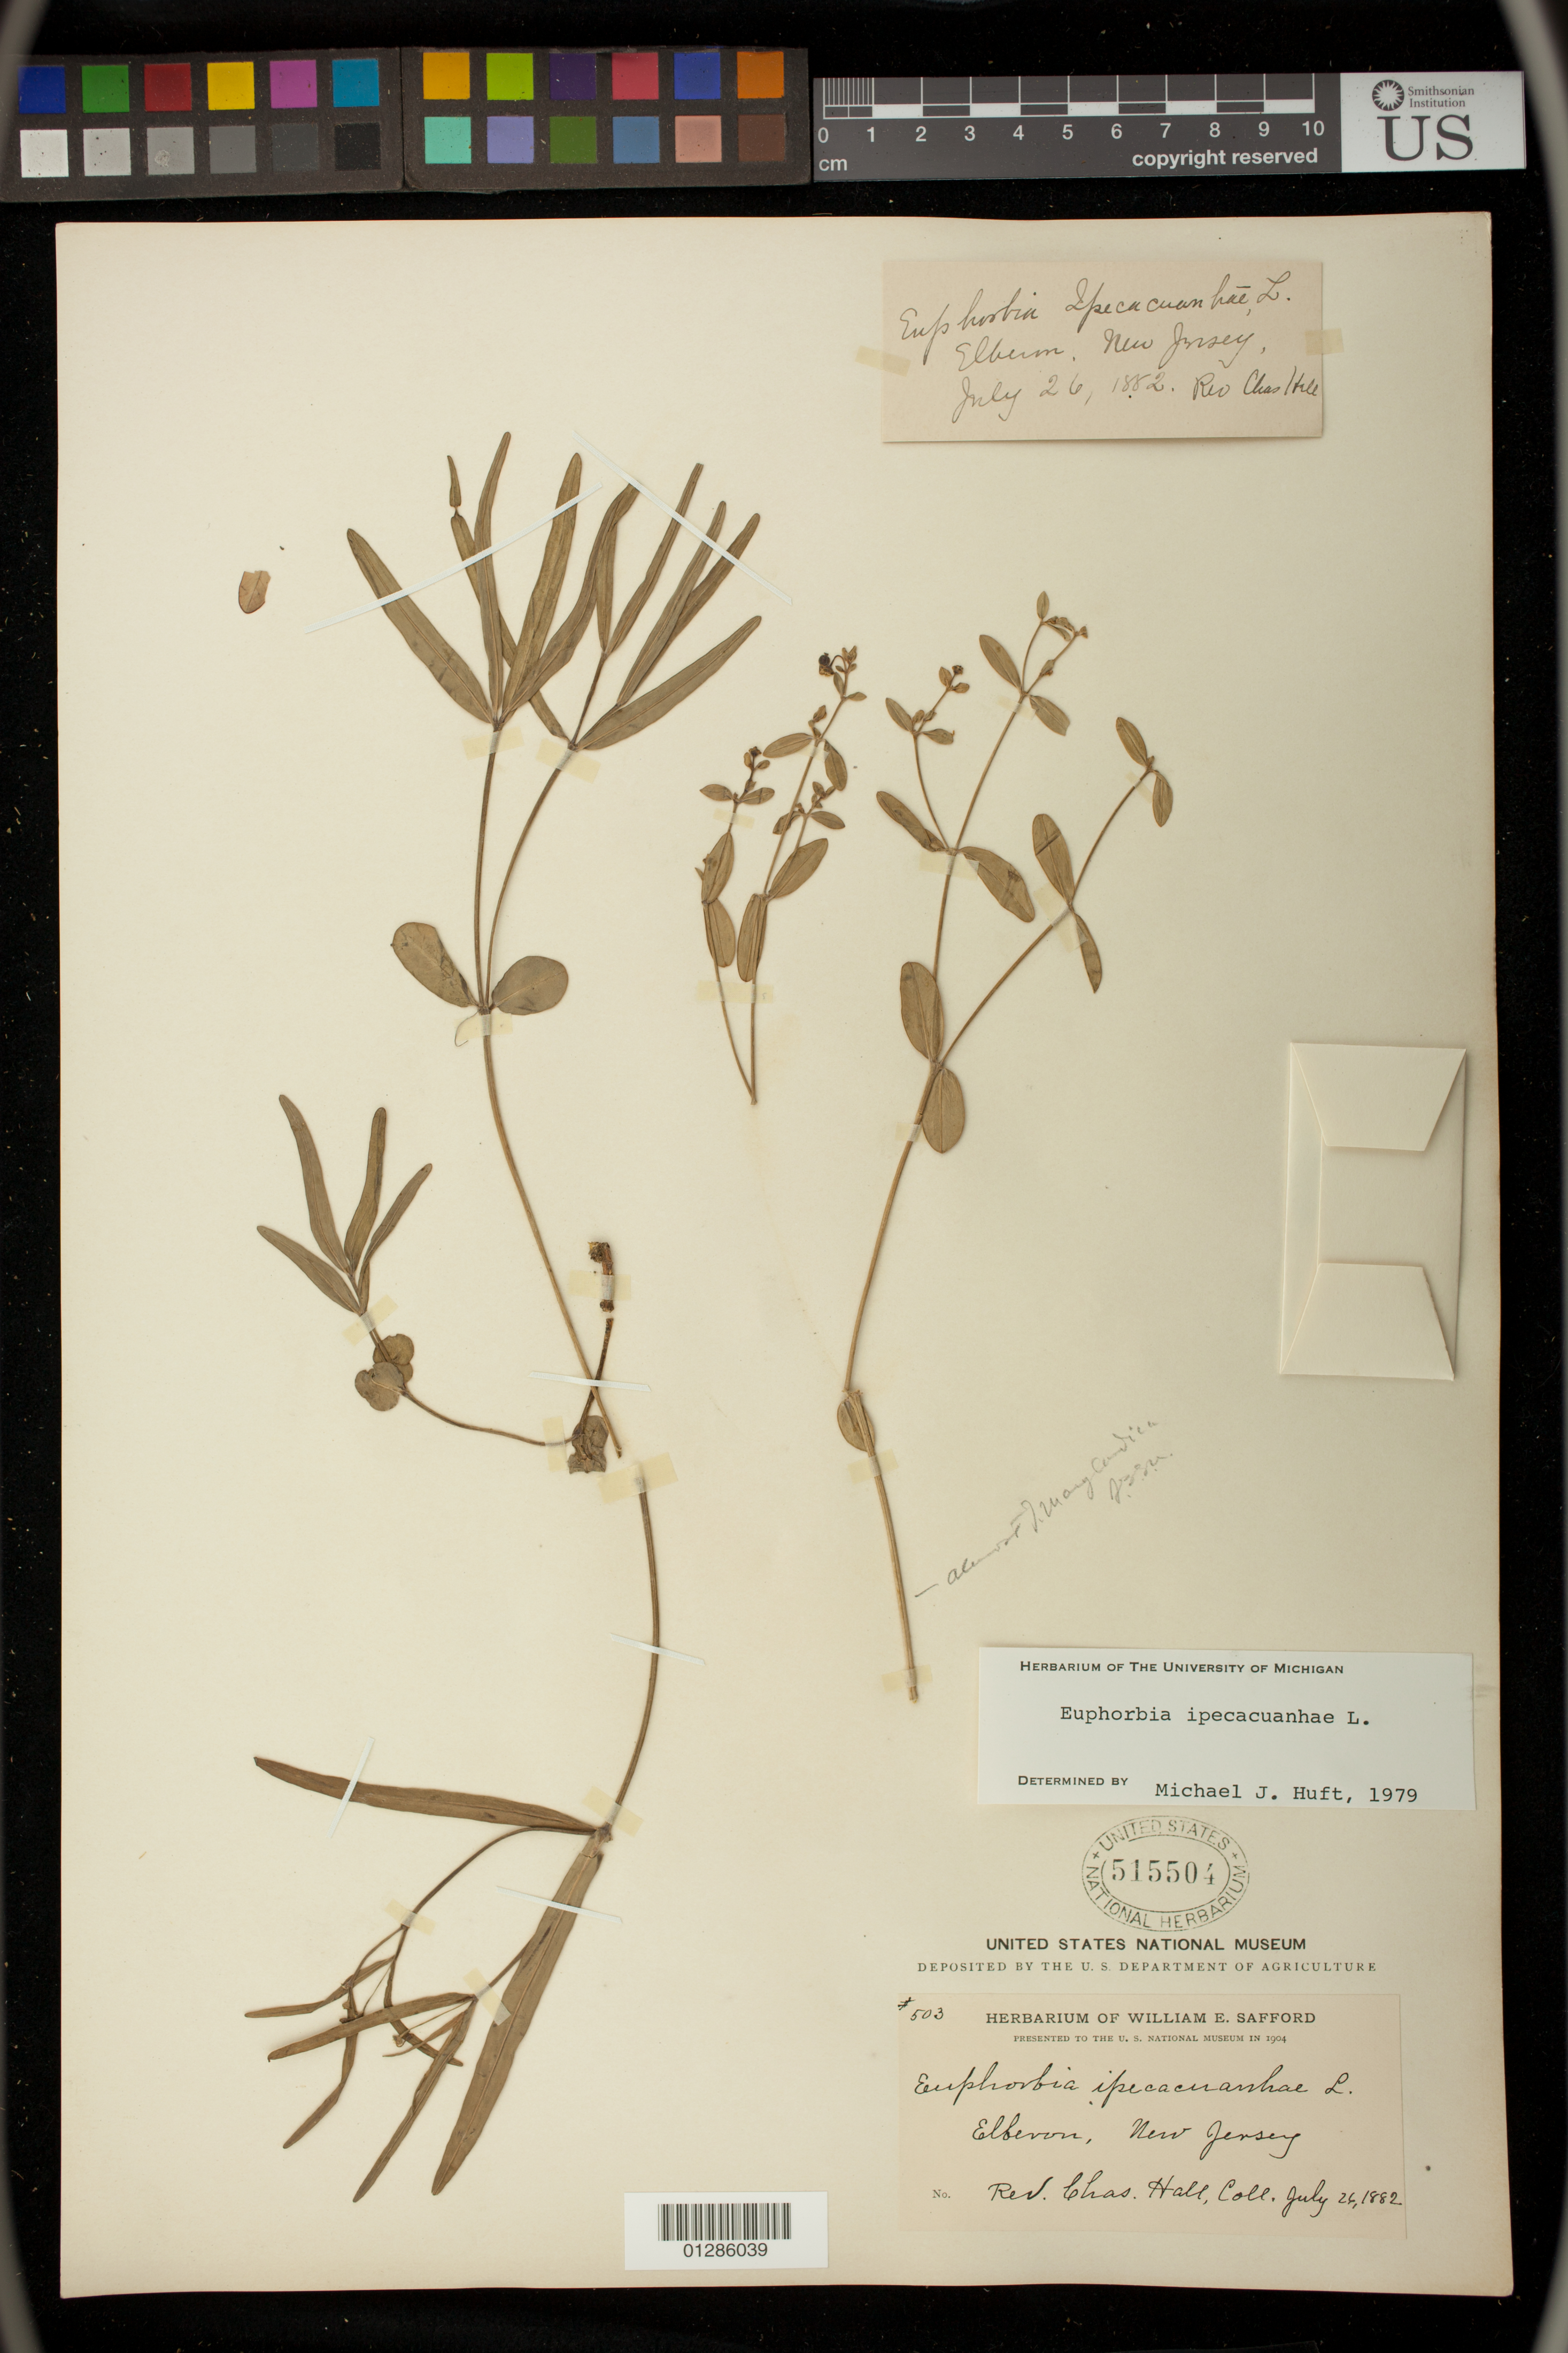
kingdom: Plantae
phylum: Tracheophyta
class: Magnoliopsida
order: Malpighiales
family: Euphorbiaceae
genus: Euphorbia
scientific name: Euphorbia ipecacuanhae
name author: L.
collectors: C. Hall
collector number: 503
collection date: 1882-07-26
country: United States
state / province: New Jersey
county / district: Monmouth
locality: Elberon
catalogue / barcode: US 515504